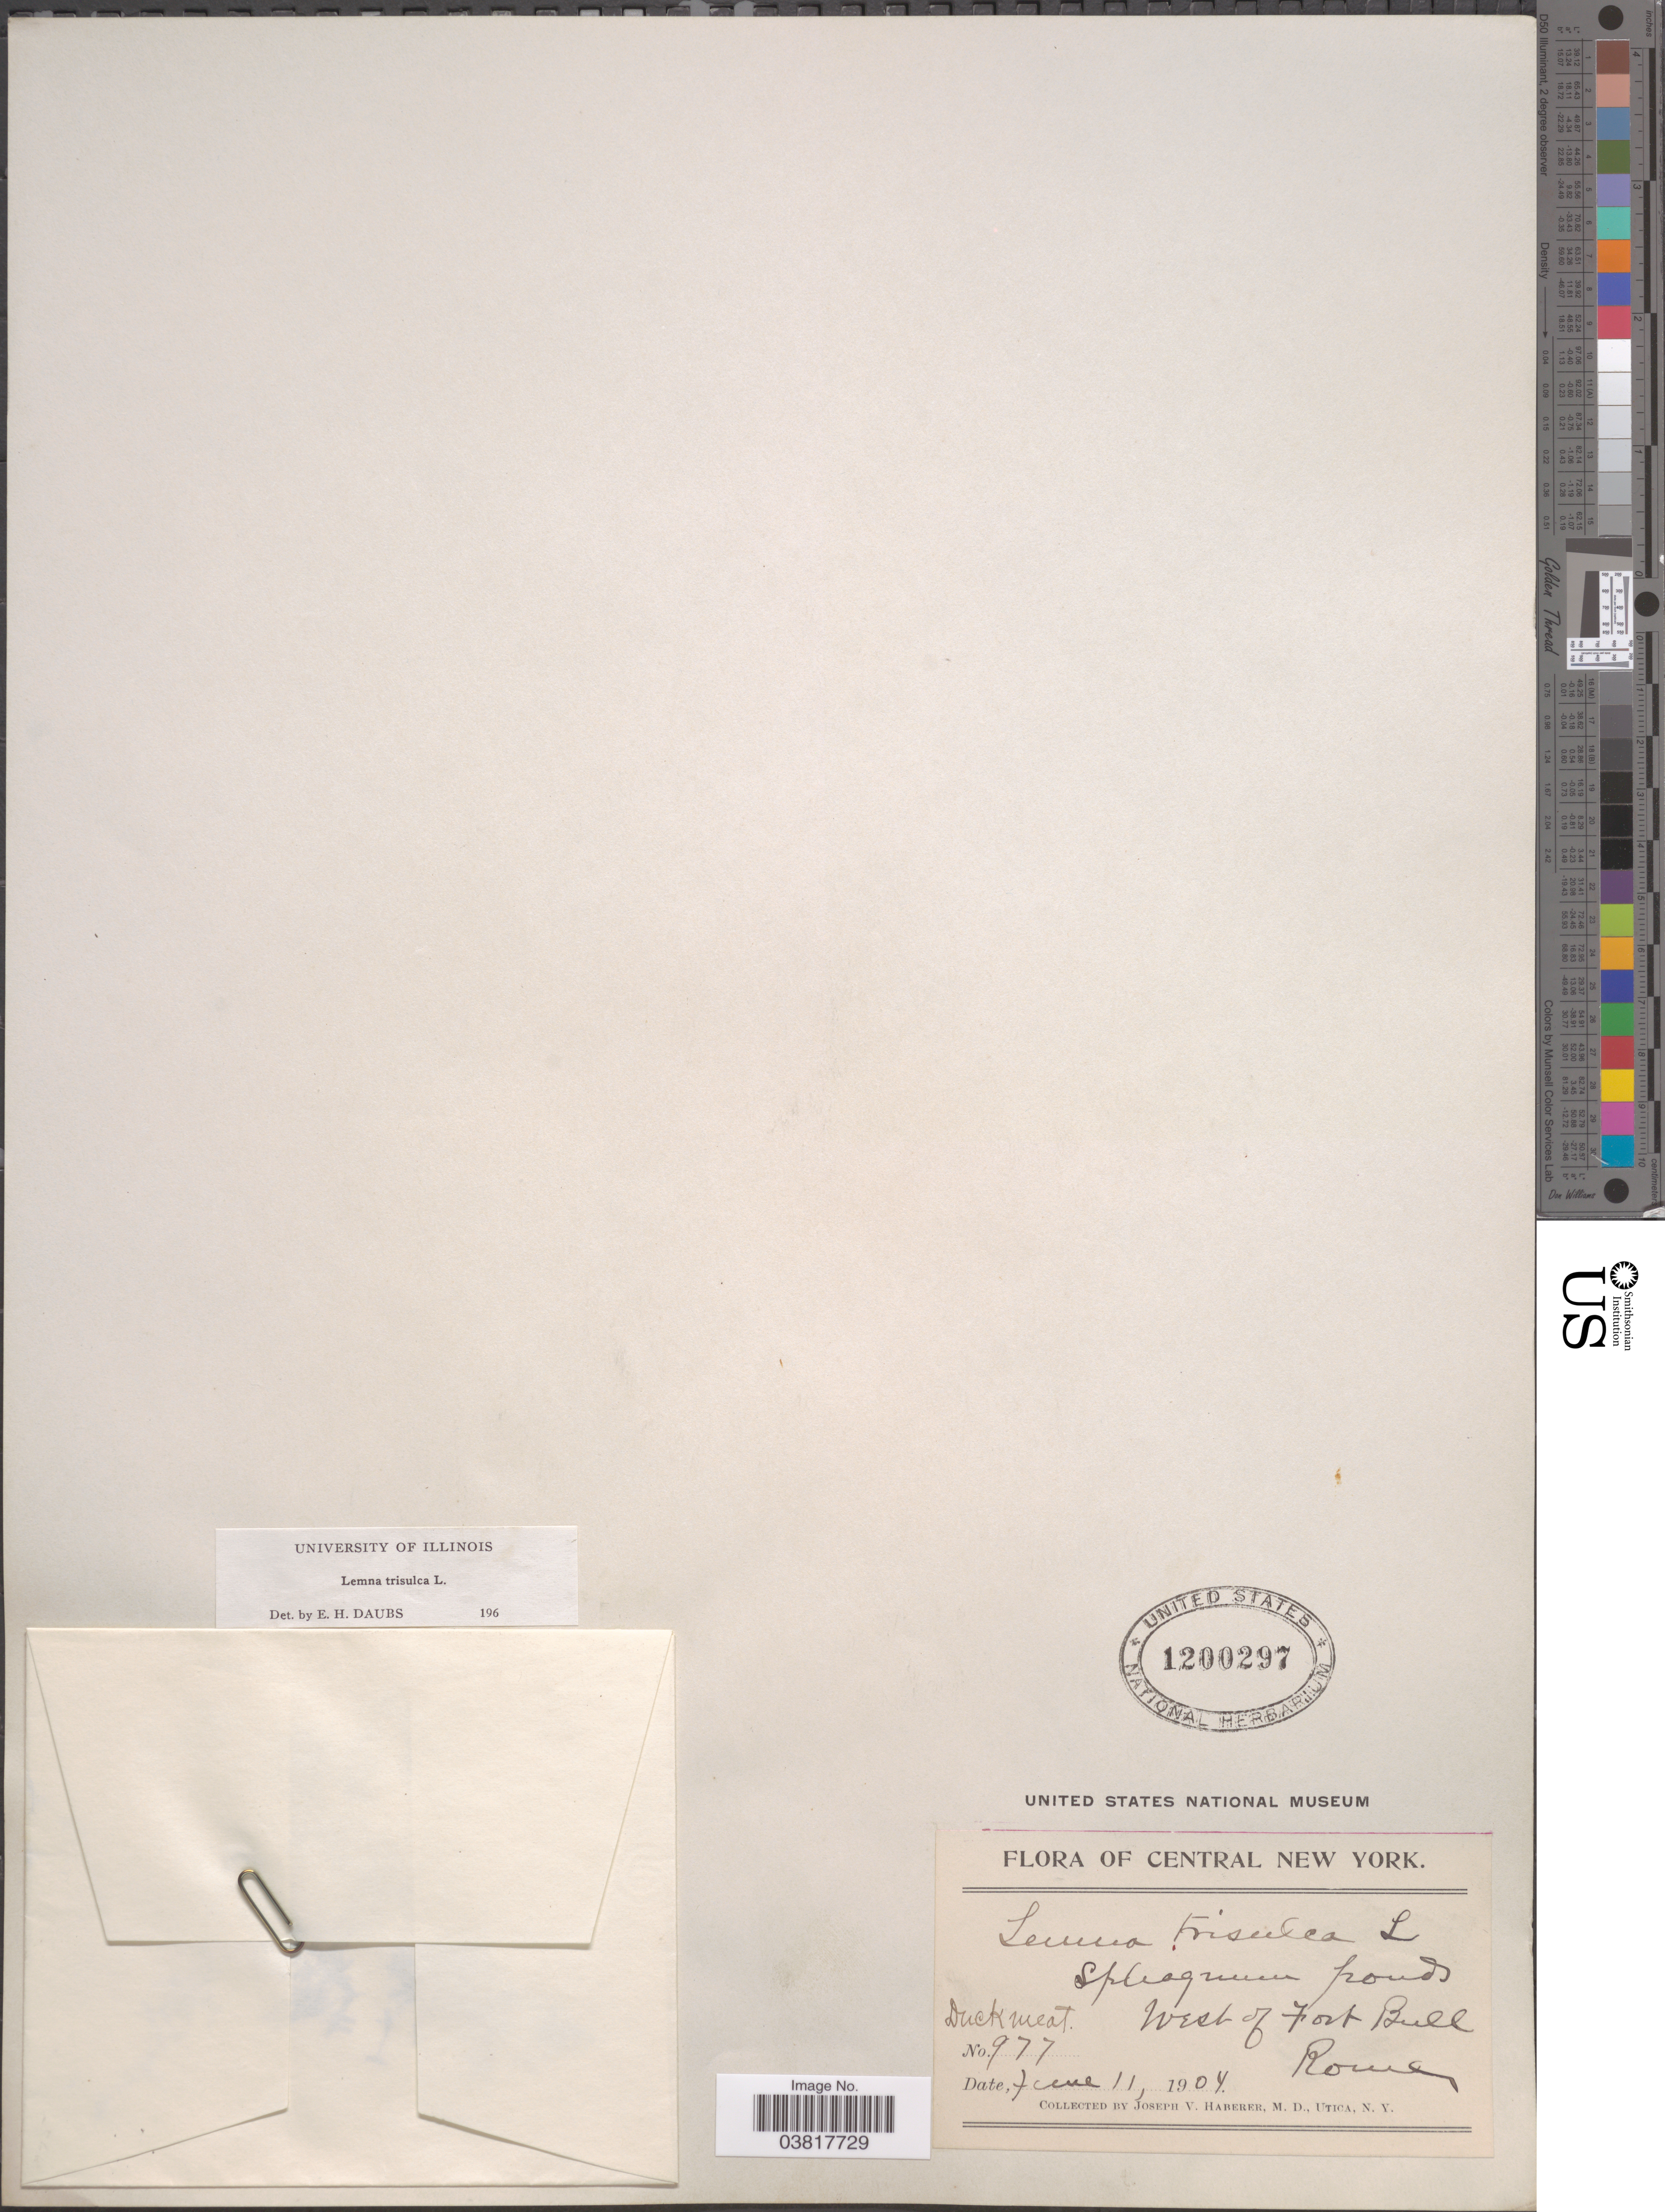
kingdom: Plantae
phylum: Tracheophyta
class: Liliopsida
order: Alismatales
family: Araceae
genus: Lemna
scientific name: Lemna trisulca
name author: L.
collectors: J. Harberer & M. Utica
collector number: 977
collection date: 1904-06-11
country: United States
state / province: New York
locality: Central New York. Sphagnum ponds. Duck meat [unsure placement] West of Fort Bull. Rome.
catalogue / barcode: US 1200297